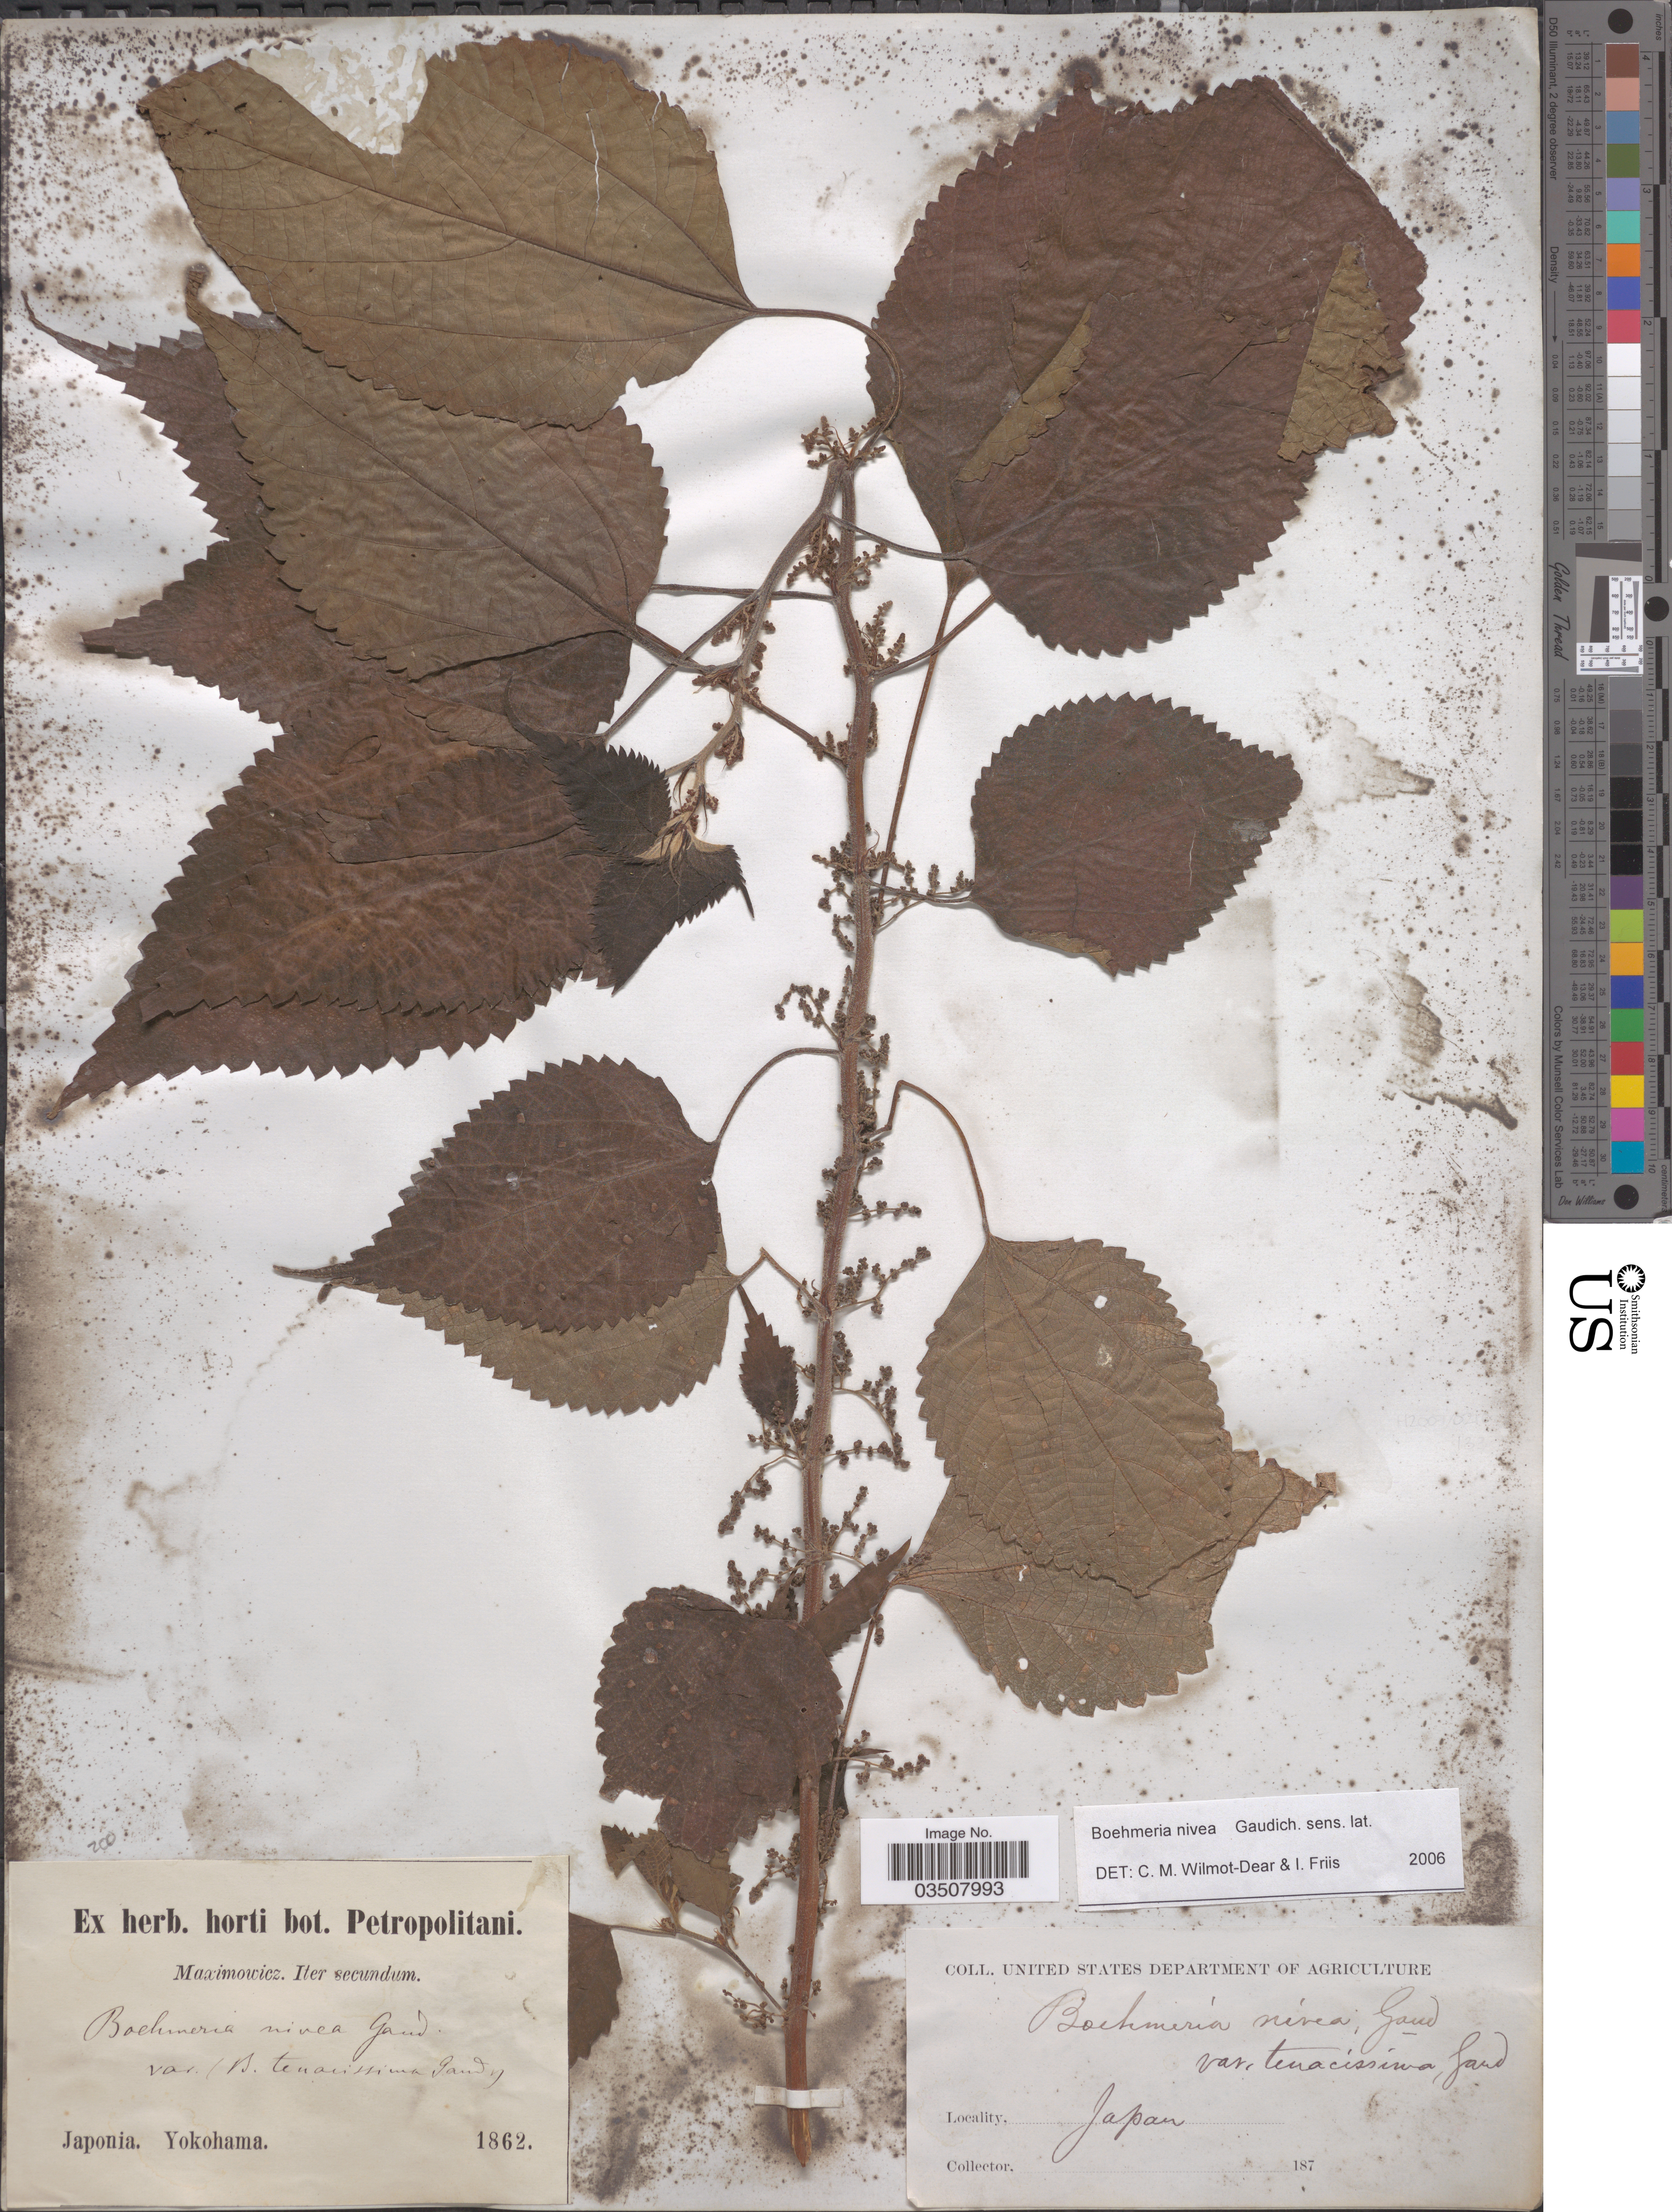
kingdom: Plantae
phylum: Tracheophyta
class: Magnoliopsida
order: Rosales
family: Urticaceae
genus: Boehmeria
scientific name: Boehmeria nivea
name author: (L.) Gaudich.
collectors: Maximowicz, --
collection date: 1862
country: Japan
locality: Yokohama.